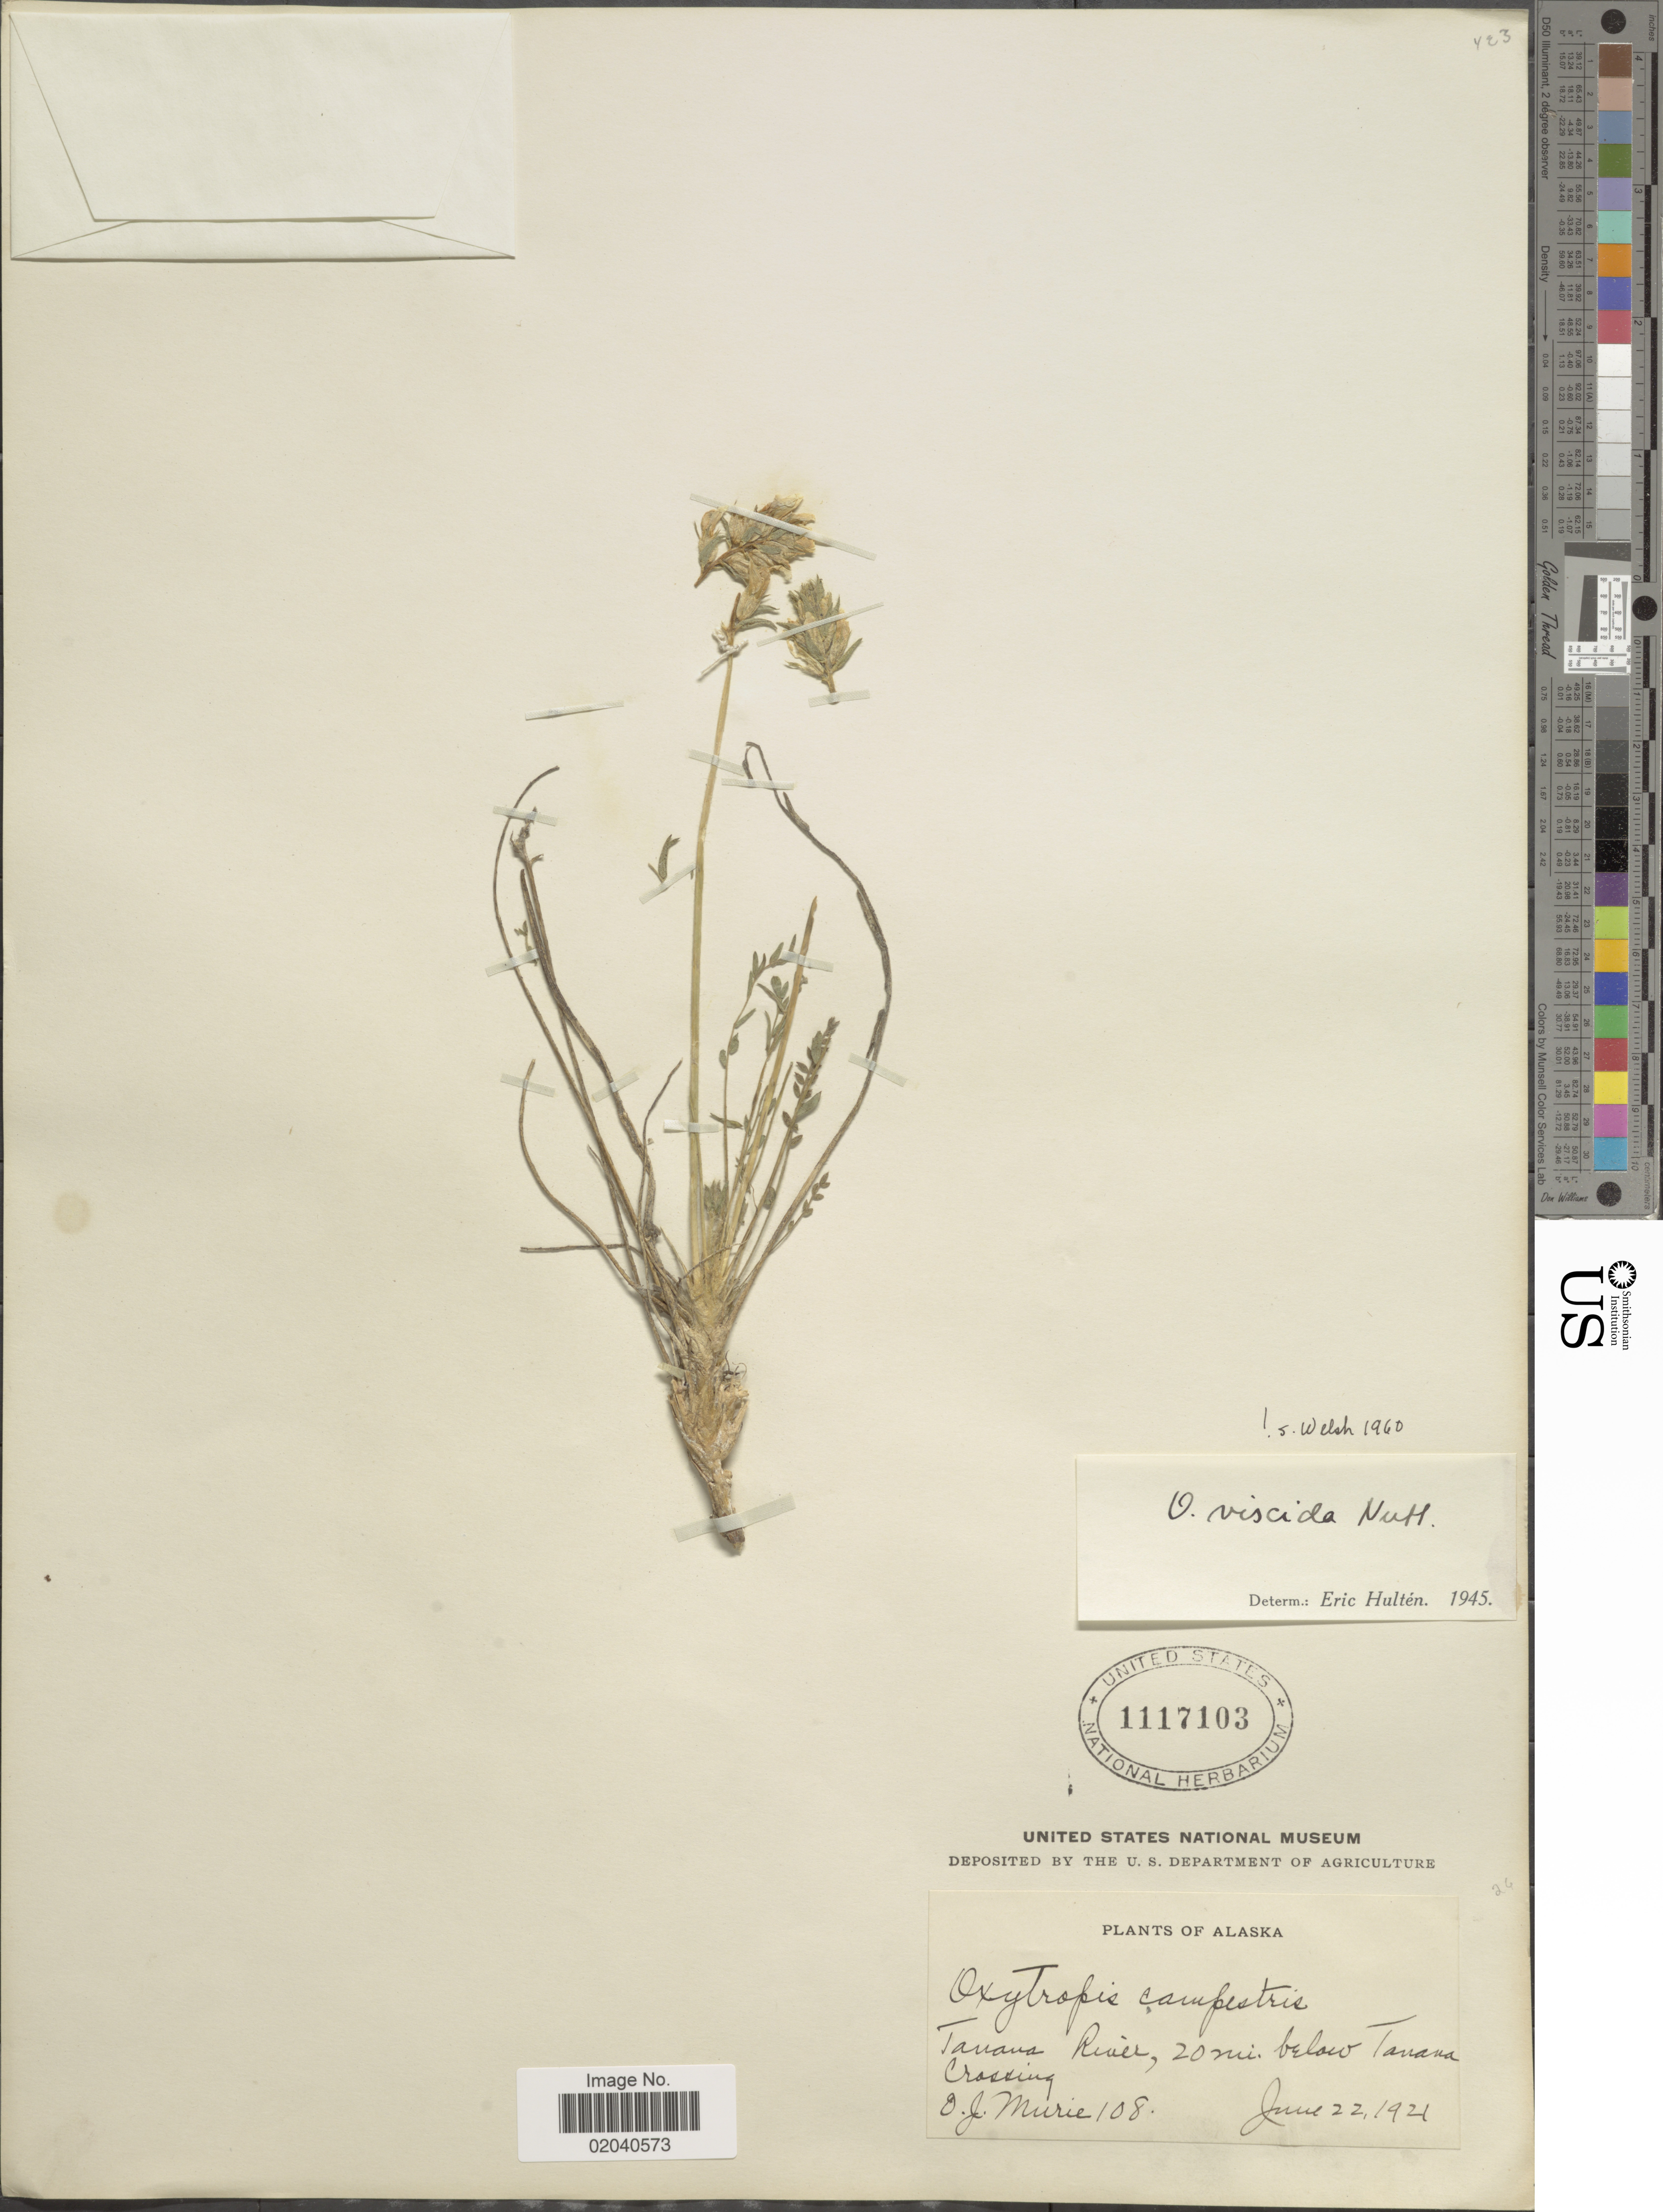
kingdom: Plantae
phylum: Tracheophyta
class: Magnoliopsida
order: Fabales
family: Fabaceae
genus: Oxytropis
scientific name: Oxytropis viscida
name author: Nutt.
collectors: O. Murie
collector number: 108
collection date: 1921-06-22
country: United States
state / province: Alaska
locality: Tanaua River, 20 mi. below Tanana Crossing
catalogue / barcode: US 1117103